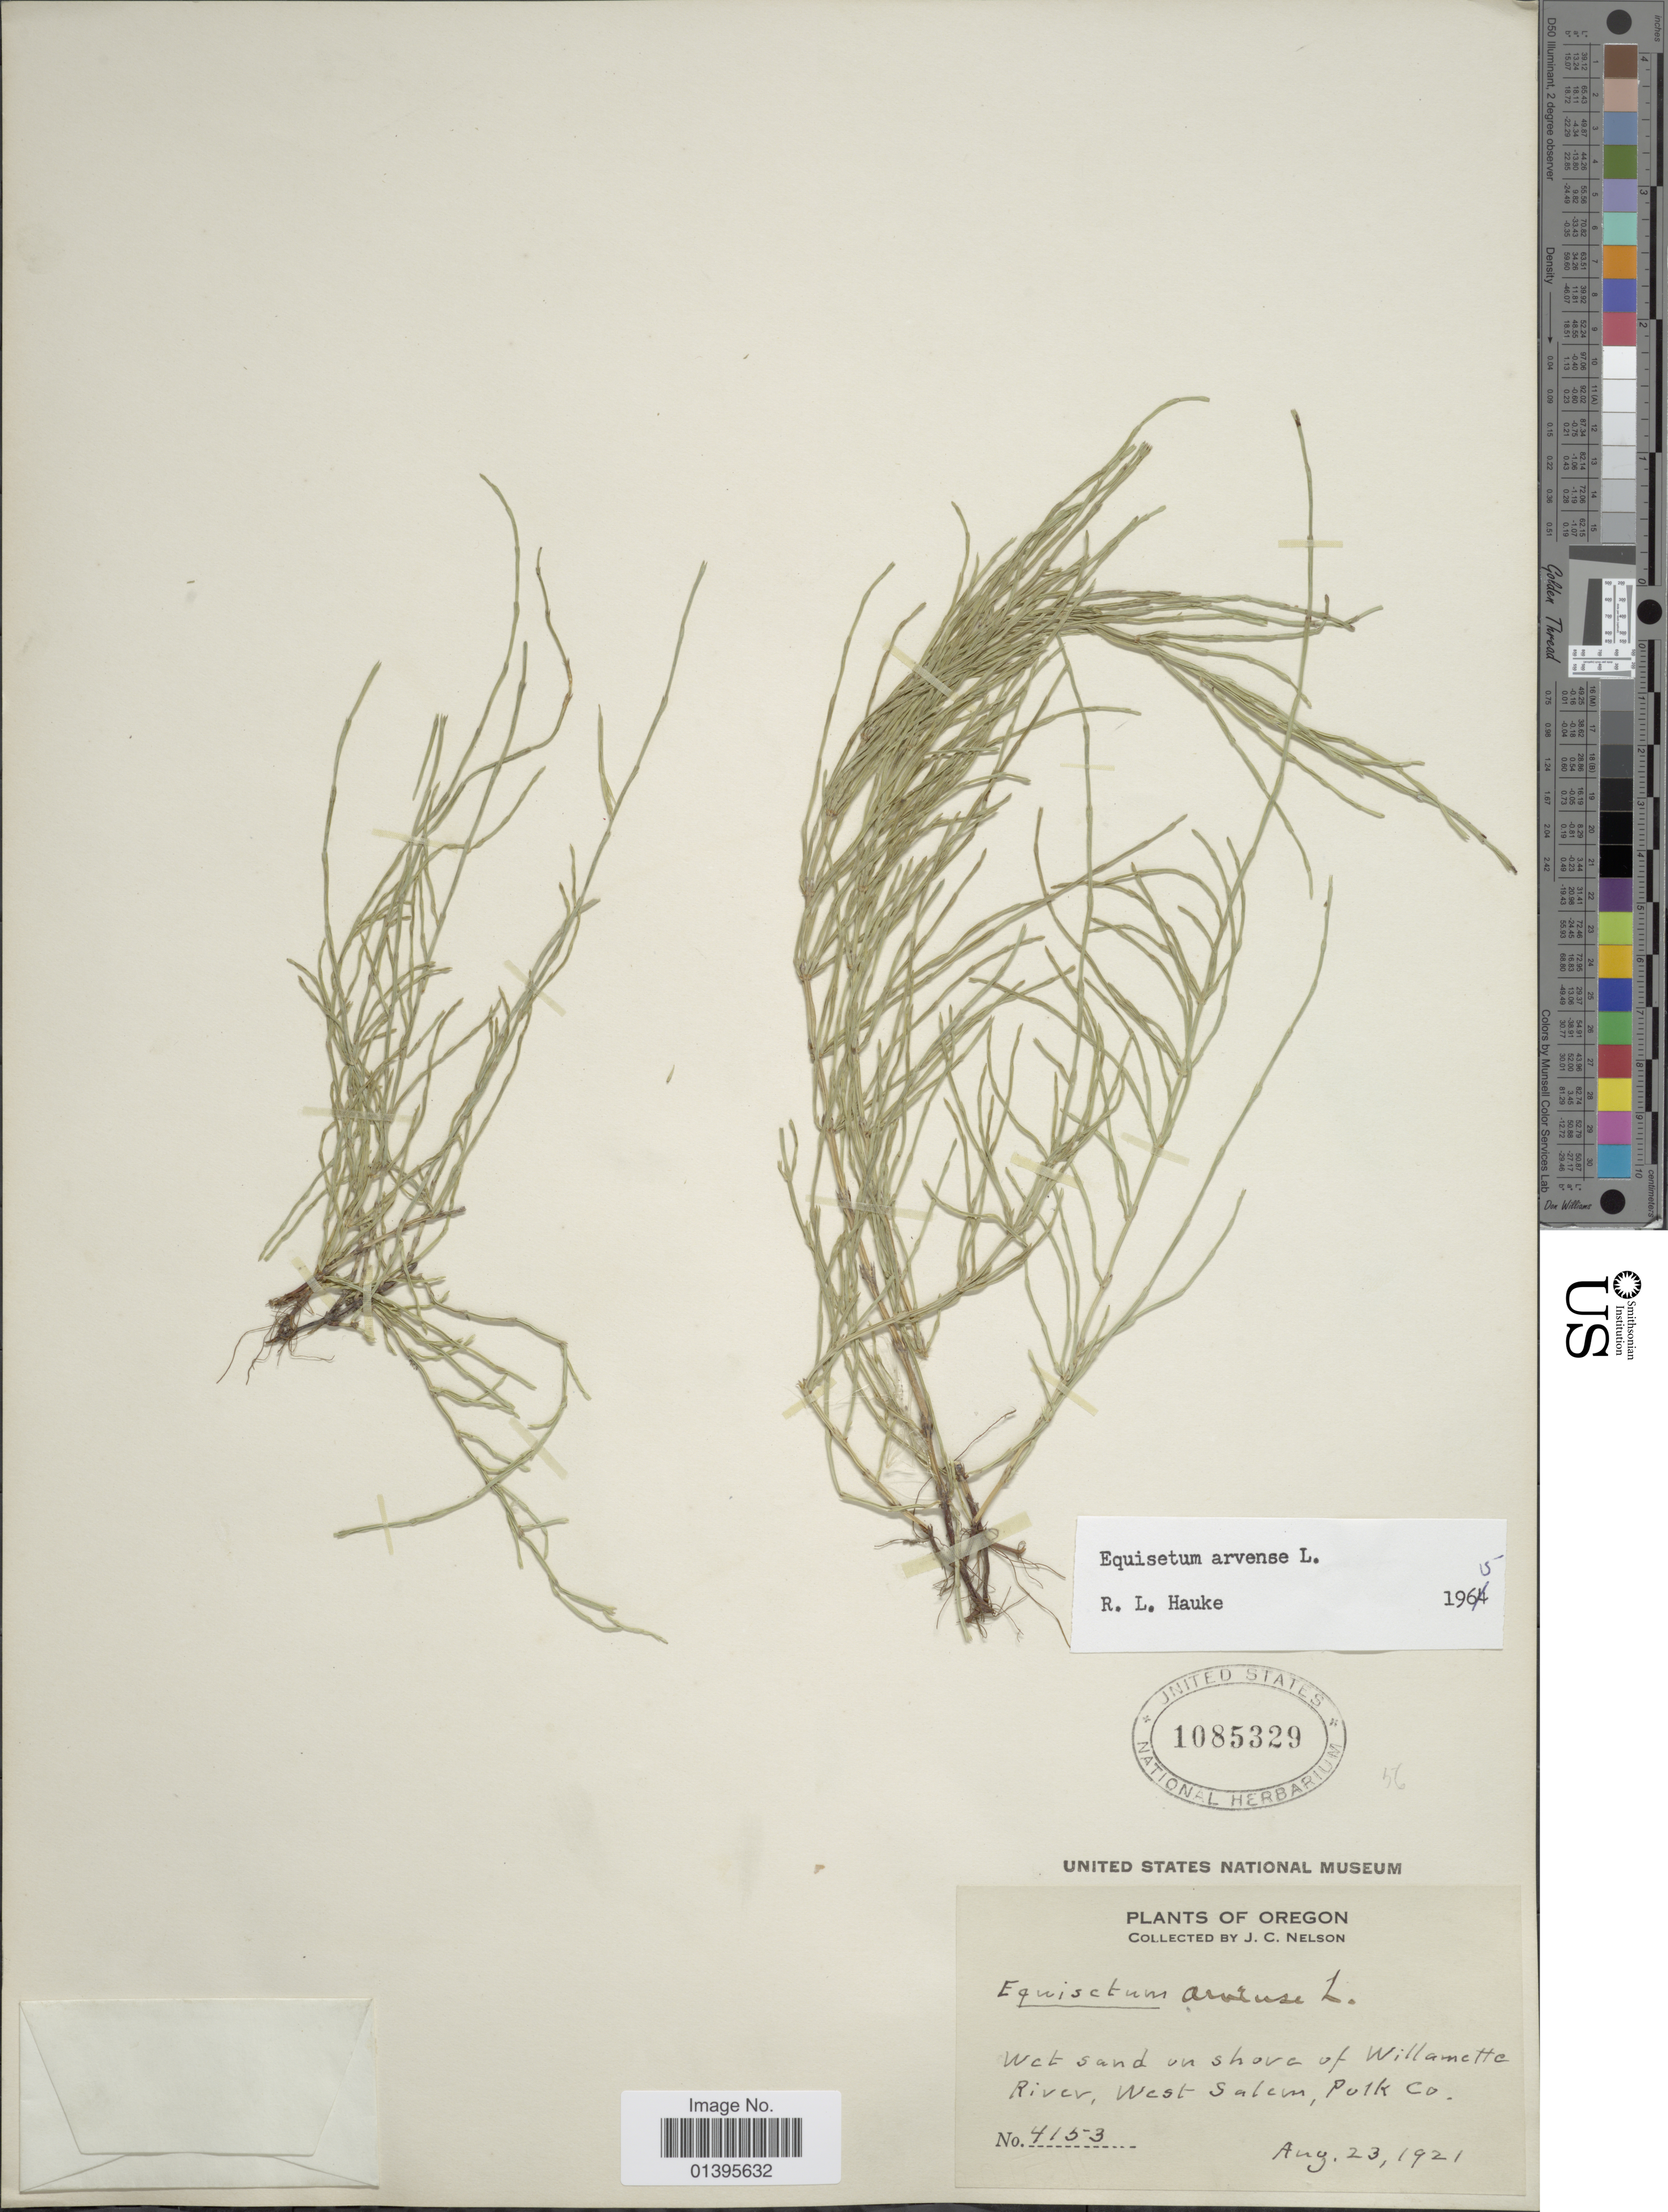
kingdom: Plantae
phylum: Tracheophyta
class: Polypodiopsida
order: Equisetales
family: Equisetaceae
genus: Equisetum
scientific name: Equisetum arvense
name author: L.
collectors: J. C. Nelson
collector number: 4153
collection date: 1921-08-23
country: United States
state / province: Oregon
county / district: Polk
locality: Wet sand on shore of Willamette River, West Salem, Polk Co.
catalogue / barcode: US 1085329